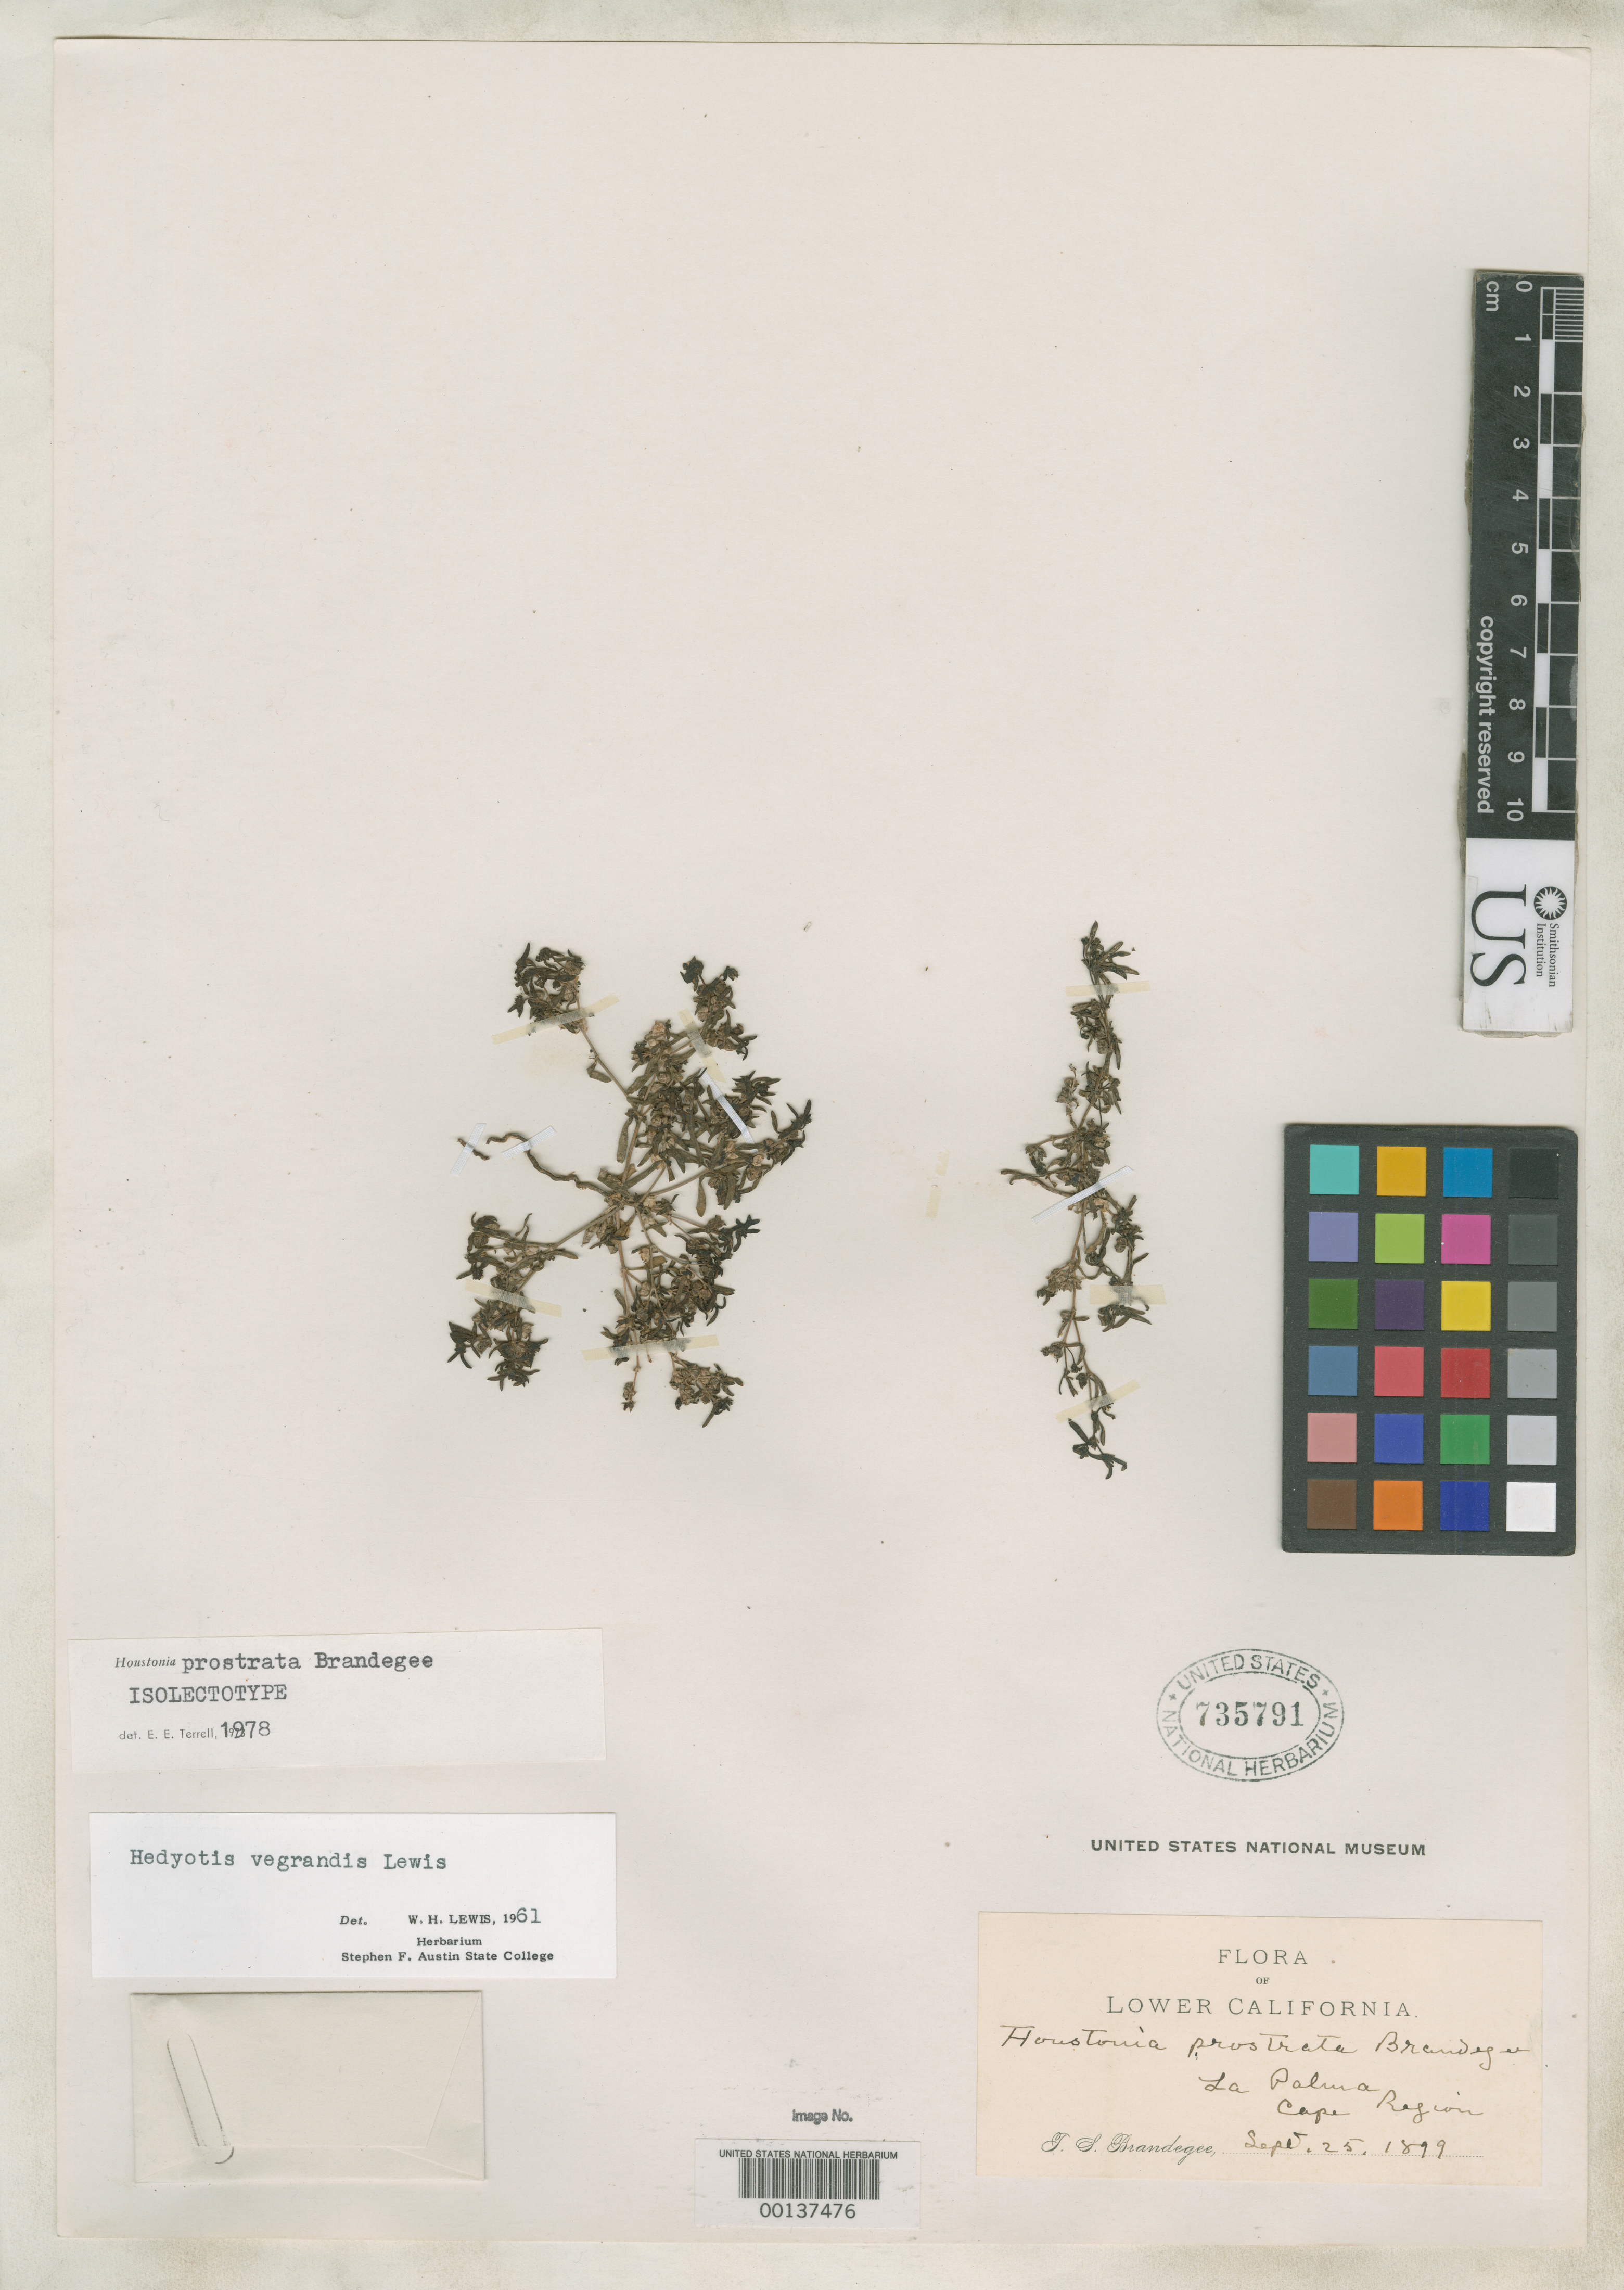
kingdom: Plantae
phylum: Tracheophyta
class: Magnoliopsida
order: Gentianales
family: Rubiaceae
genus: Houstonia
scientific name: Houstonia prostrata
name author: Brandegee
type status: Isotype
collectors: T. S. Brandegee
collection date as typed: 25 Sep 1899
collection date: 1899-09-25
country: Mexico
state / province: Baja California Sur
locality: Near La Palma, cape region.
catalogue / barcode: US 735791